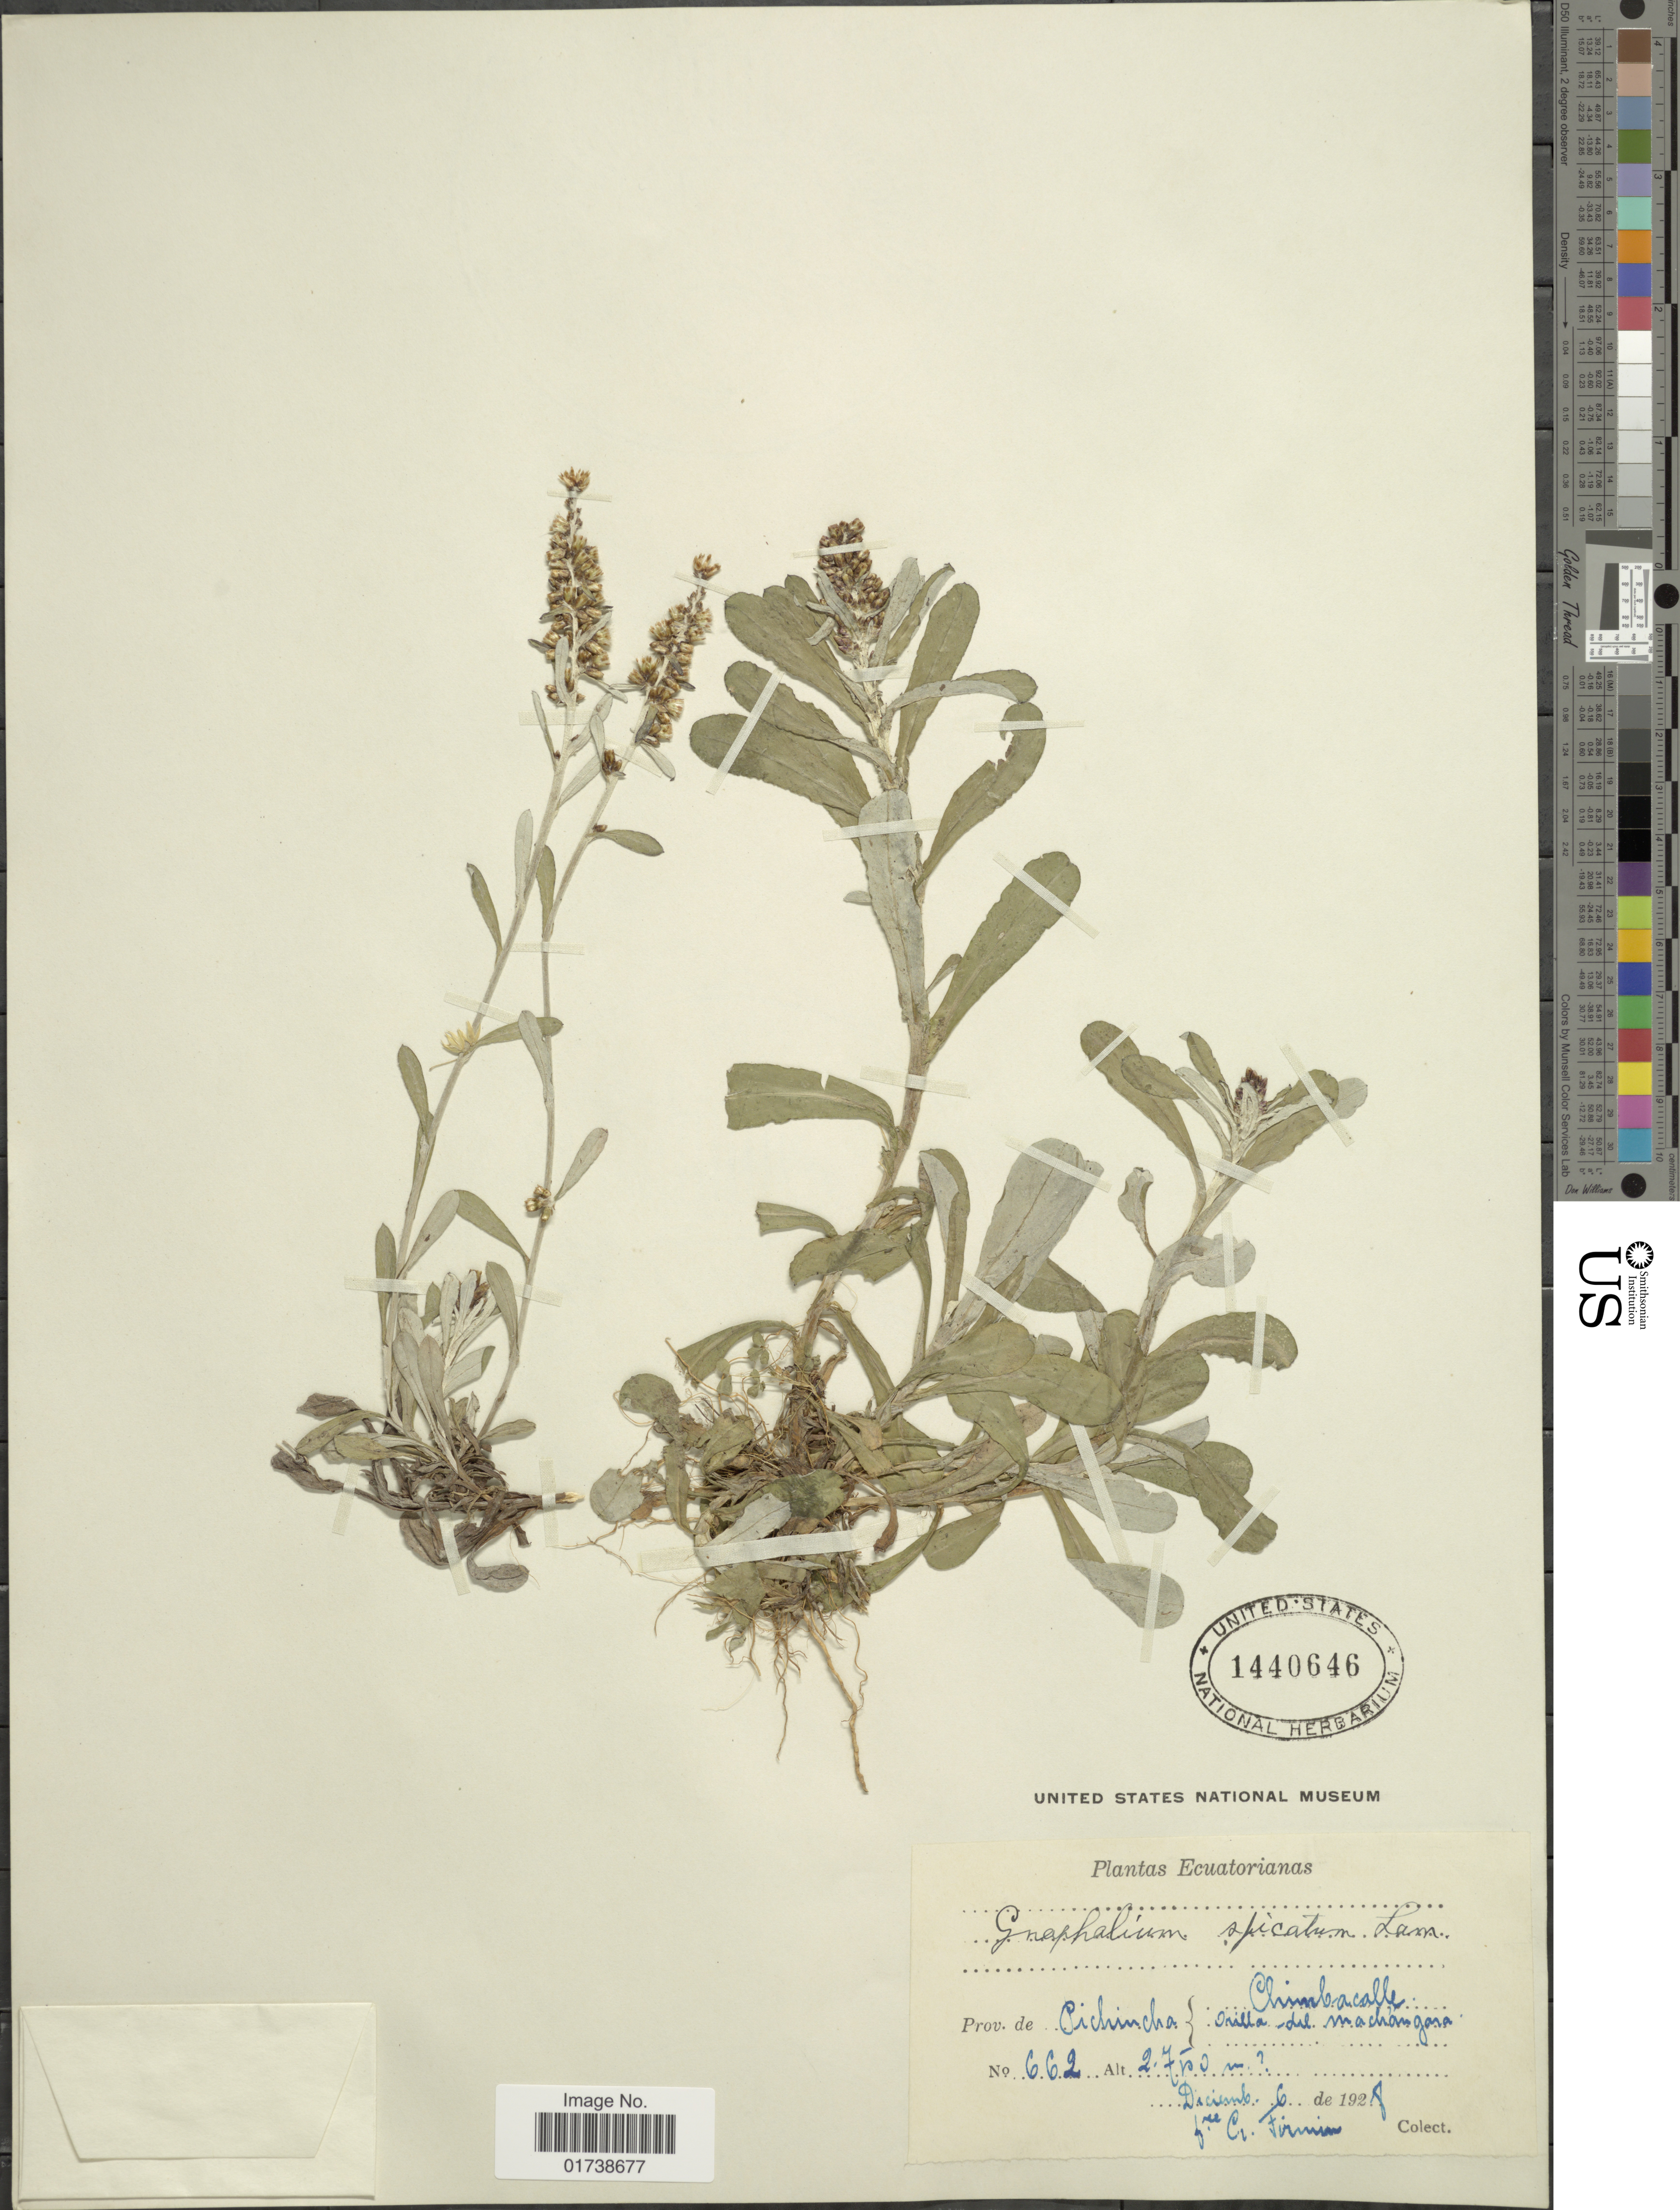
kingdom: Plantae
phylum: Tracheophyta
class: Magnoliopsida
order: Asterales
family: Asteraceae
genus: Gamochaeta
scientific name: Gamochaeta spicata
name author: (Lam.) Cabrera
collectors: F. Firmin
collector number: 662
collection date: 1928-12-06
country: Ecuador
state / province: Pichincha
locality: Chimbacalle, Orilla del Machangara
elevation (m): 2750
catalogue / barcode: US 1440646